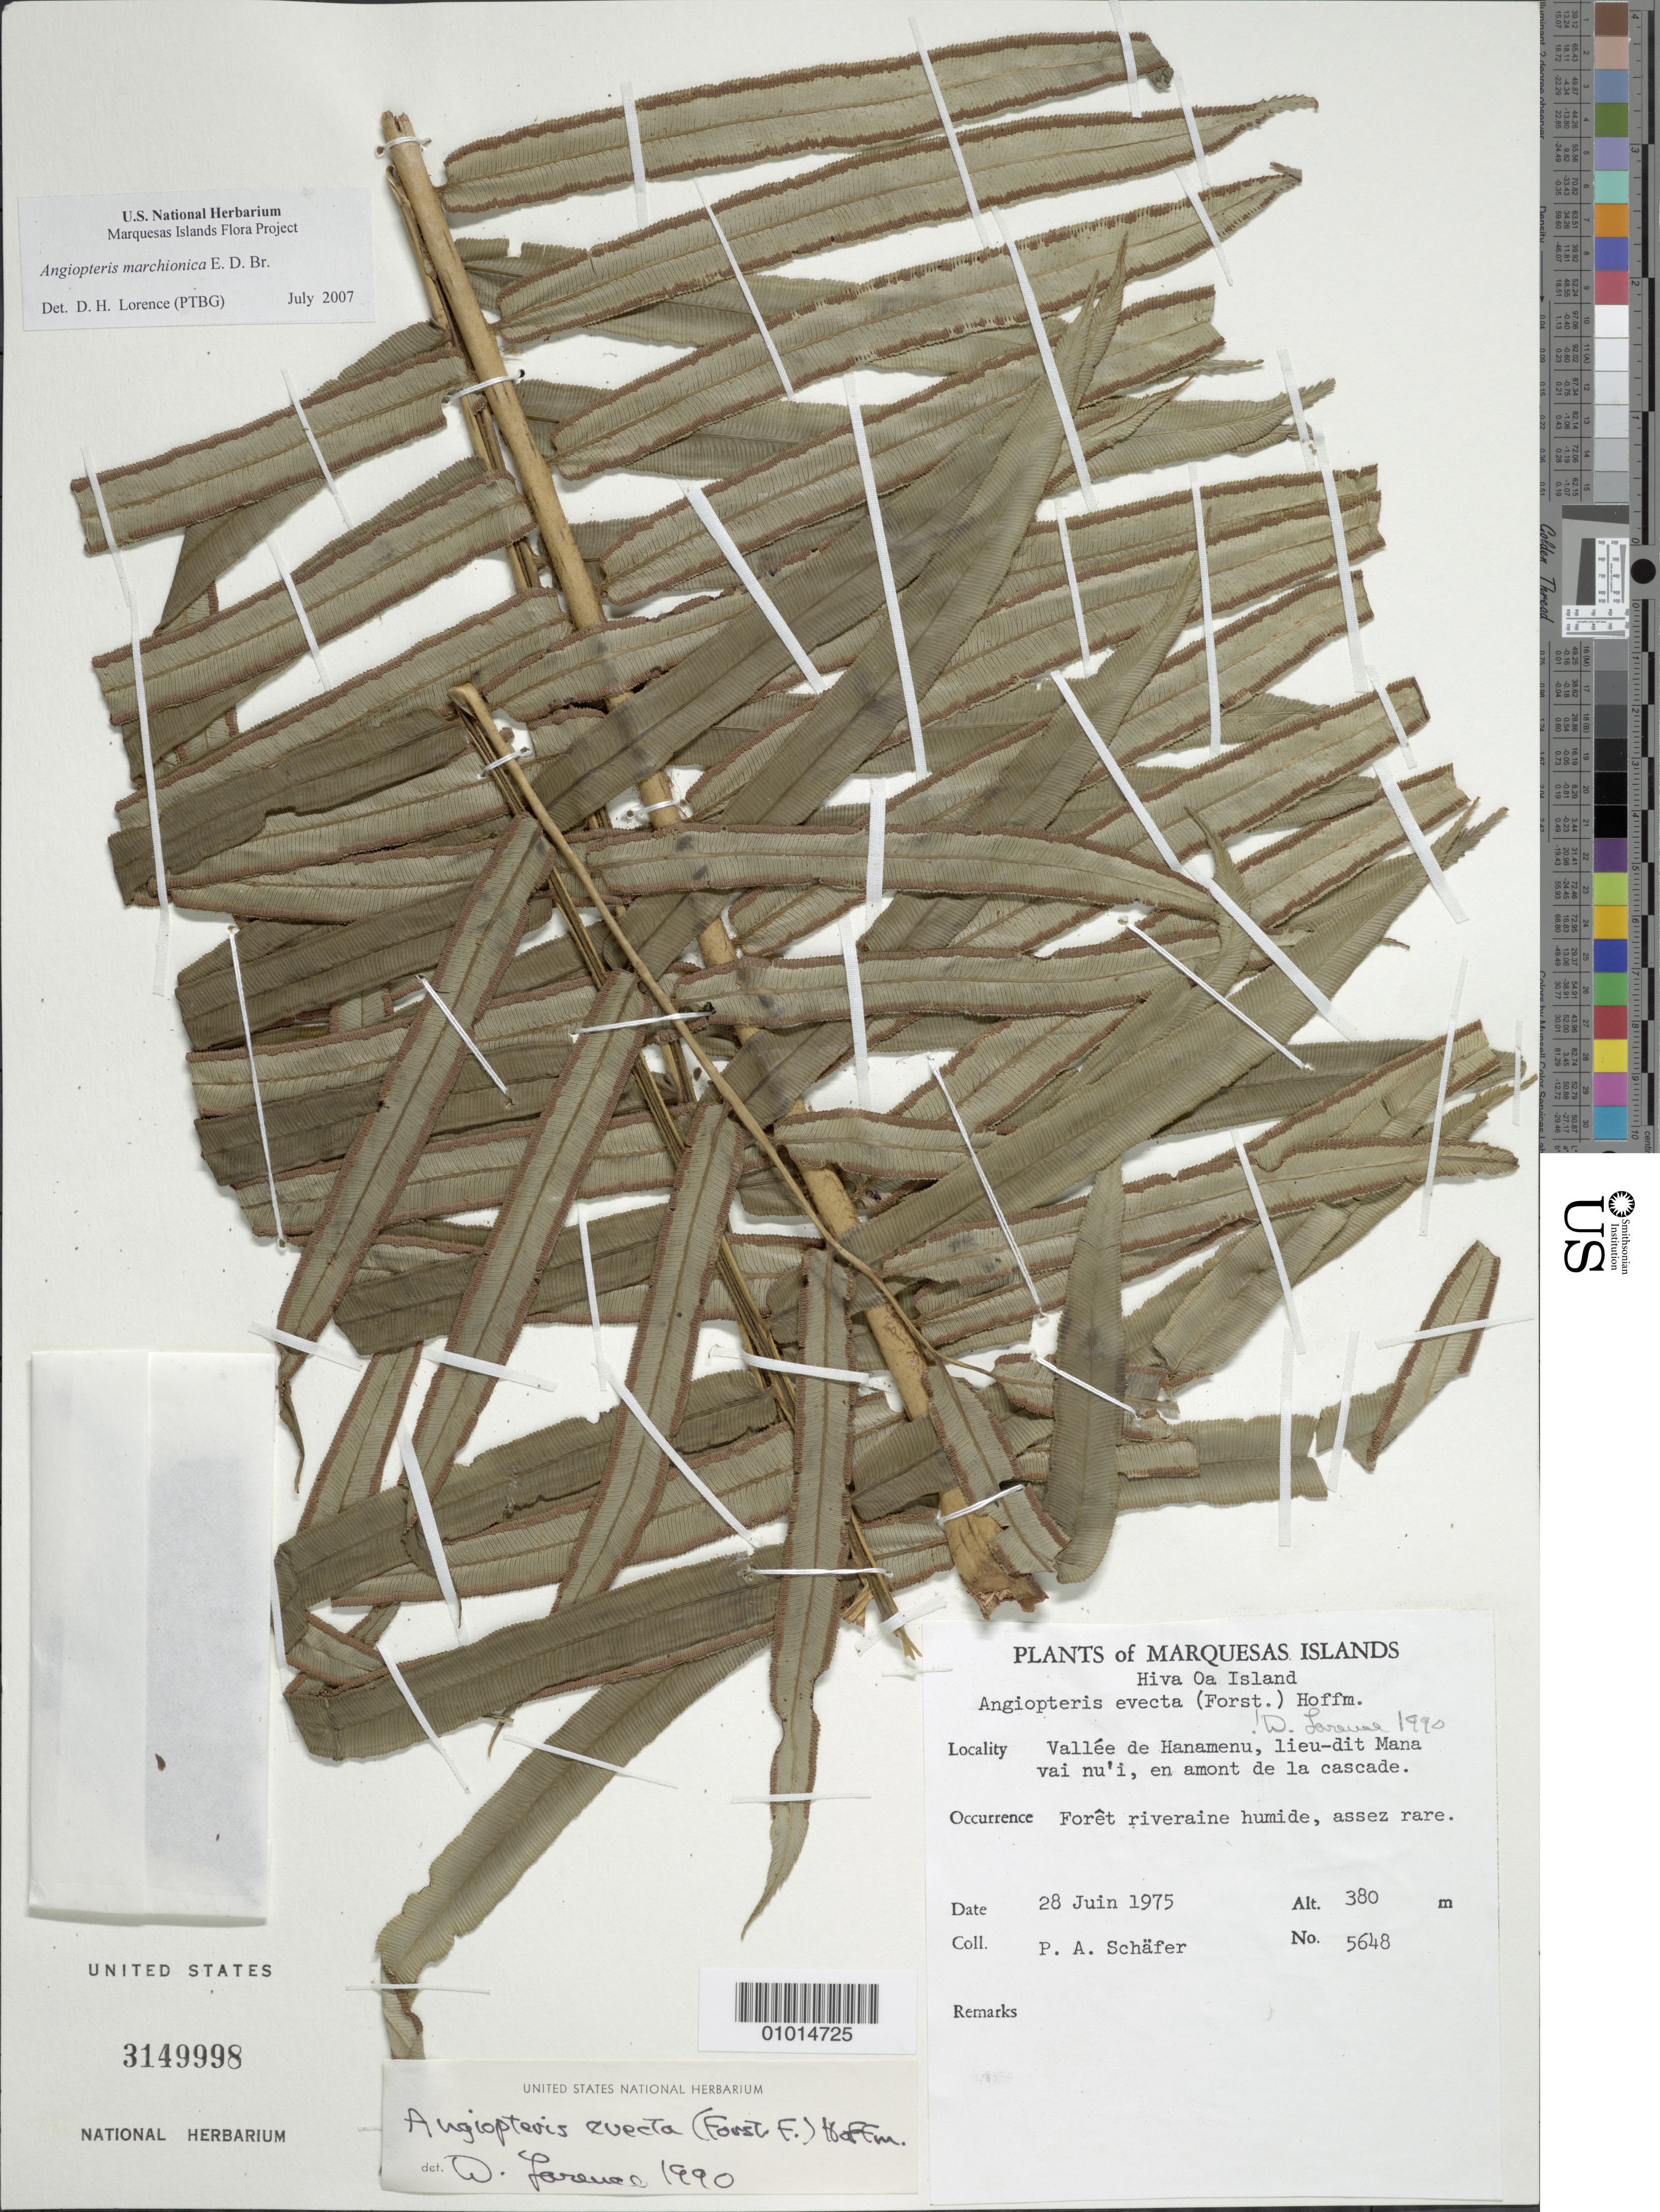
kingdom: Plantae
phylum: Tracheophyta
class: Polypodiopsida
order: Marattiales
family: Marattiaceae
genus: Angiopteris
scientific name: Angiopteris marchionica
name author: E.D. Br.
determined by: Lorence, David H., (PTBG), National Tropical Botanical Garden (UNITED STATES)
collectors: P. A. Schäfer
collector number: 5648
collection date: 1975-06-28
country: French Polynesia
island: Hiva Oa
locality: Vallée de Hanamenu, lieu-dit Mana vai nu'i, en amont de la cascade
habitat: Forêt riveraine humide; assez rare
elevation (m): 380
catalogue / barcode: US 3149998